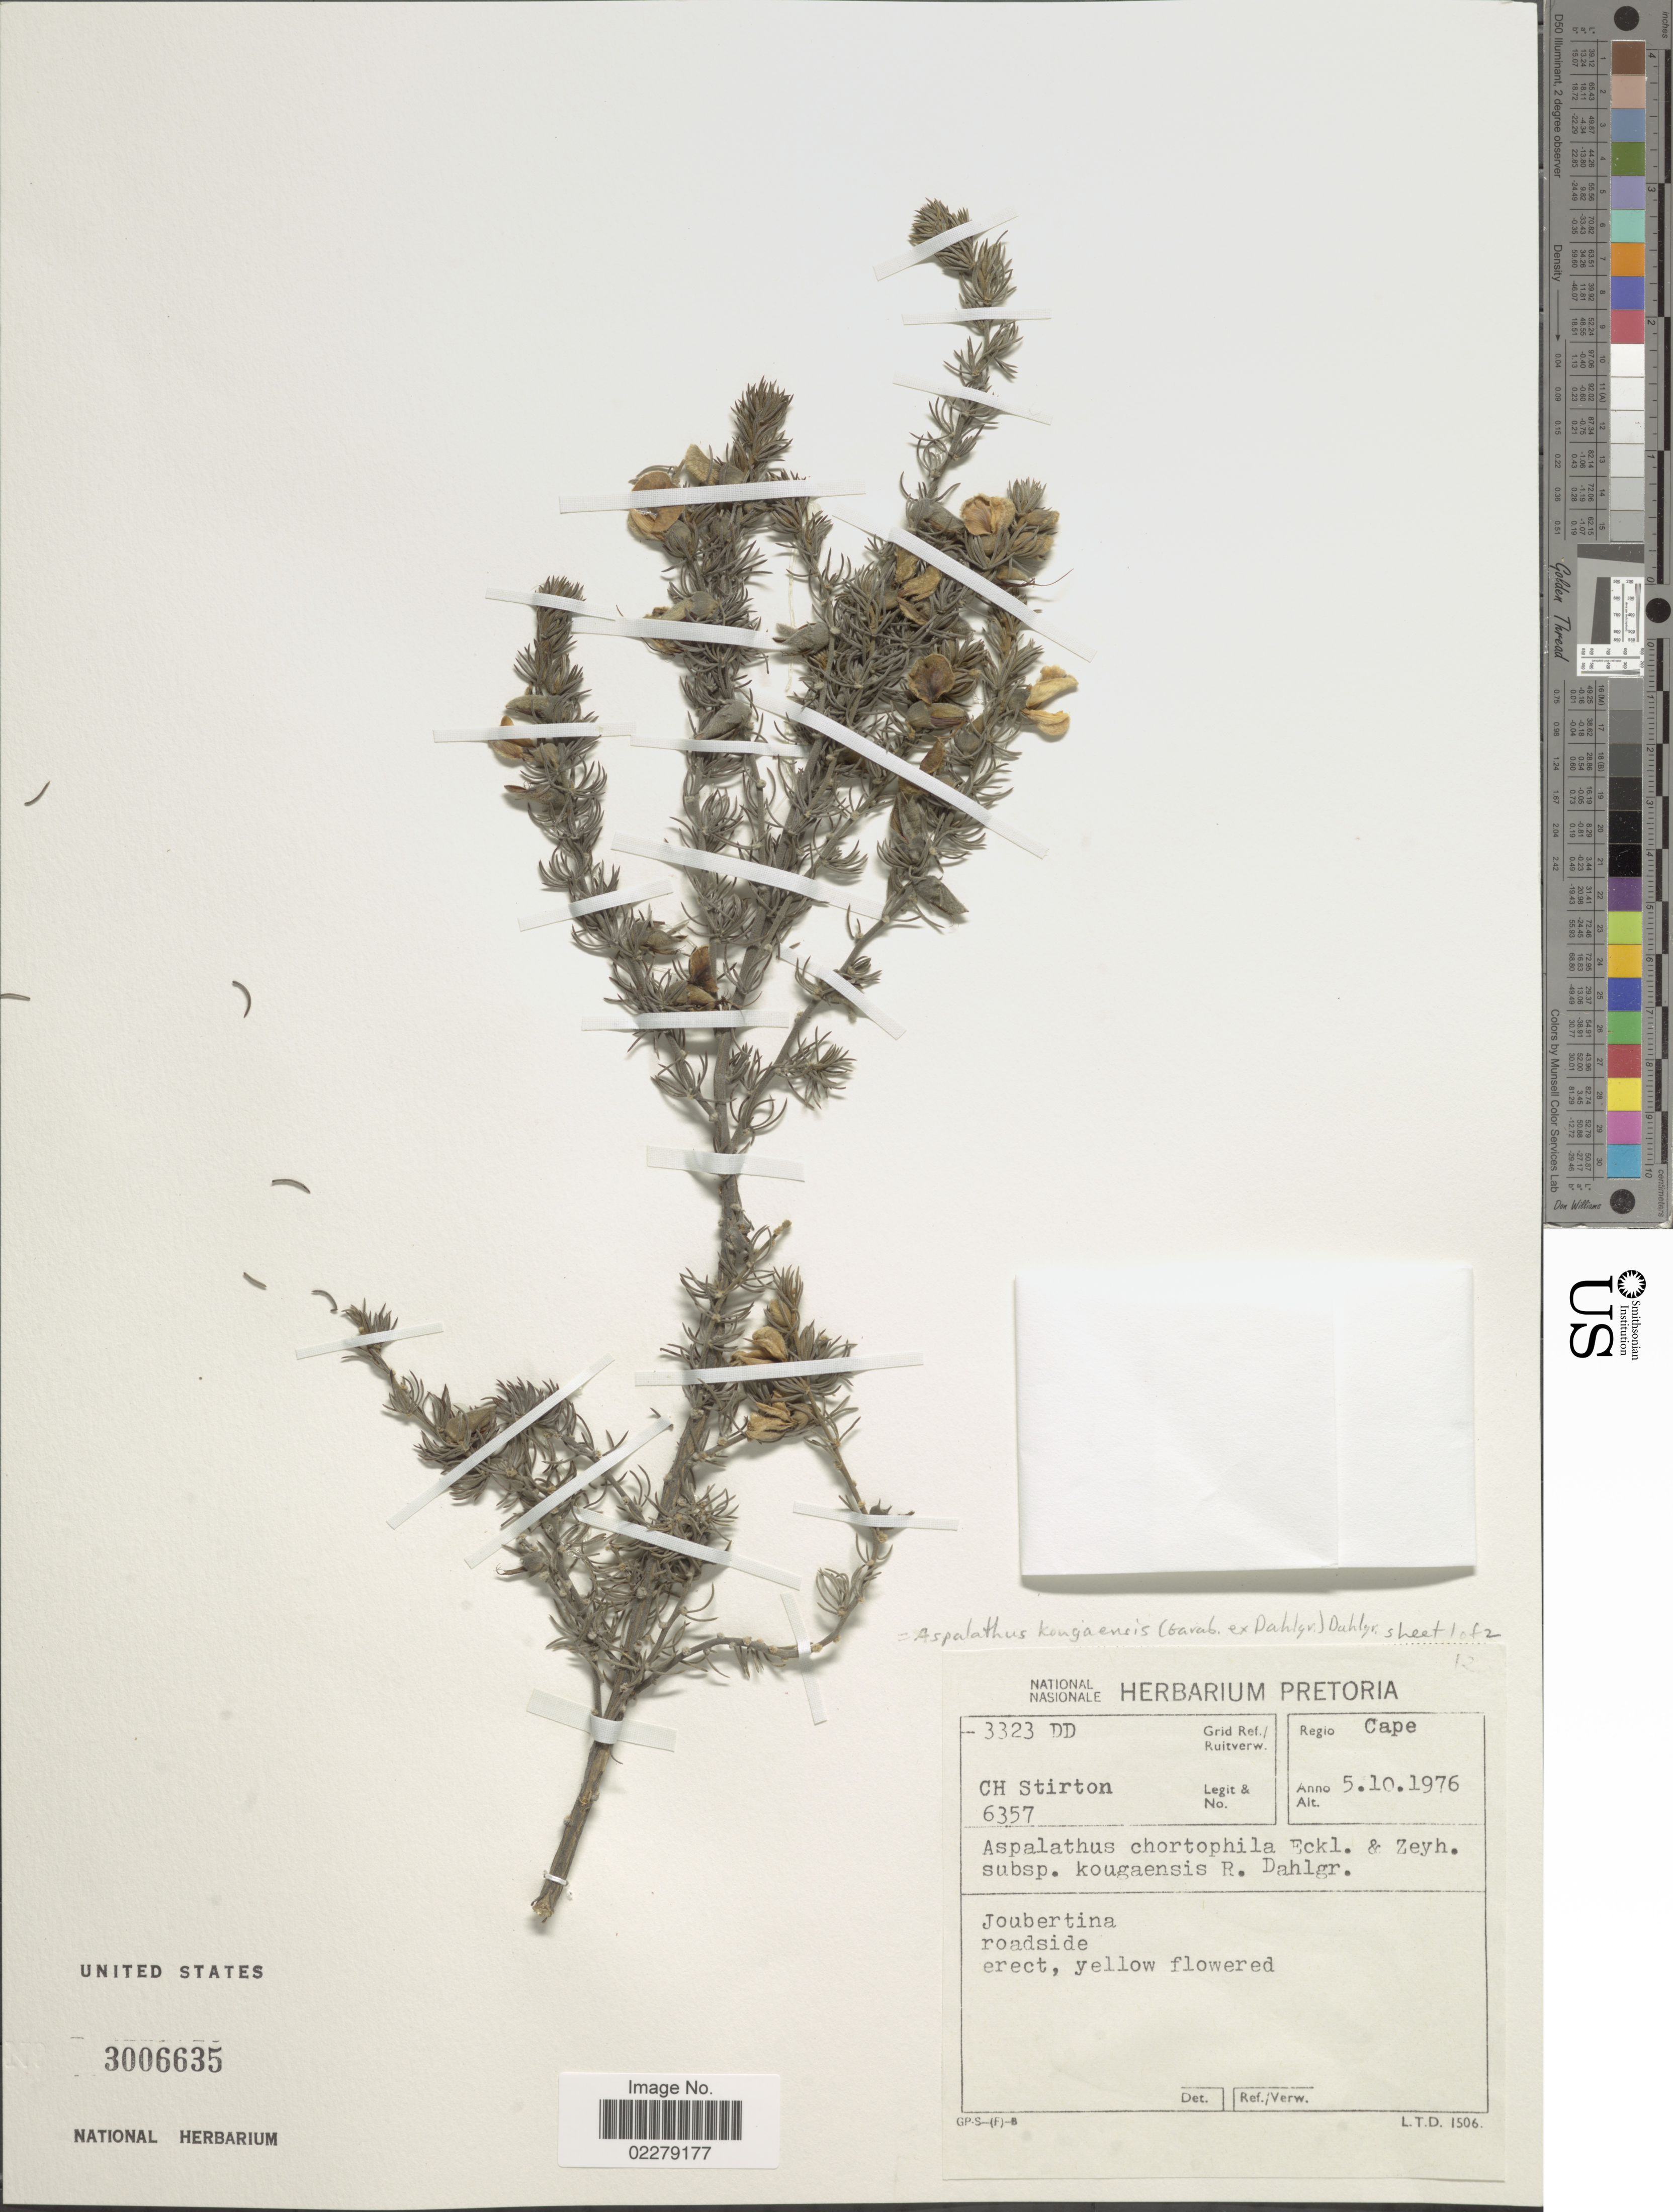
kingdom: Plantae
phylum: Tracheophyta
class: Magnoliopsida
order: Fabales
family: Fabaceae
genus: Aspalathus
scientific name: Aspalathus kougaensis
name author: (R. Dahlgren) Dahlgren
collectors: C. H. Stirton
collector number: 6357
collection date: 1976-10-05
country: South Africa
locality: Regio Cape. Joubertina roadside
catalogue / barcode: US 3006635